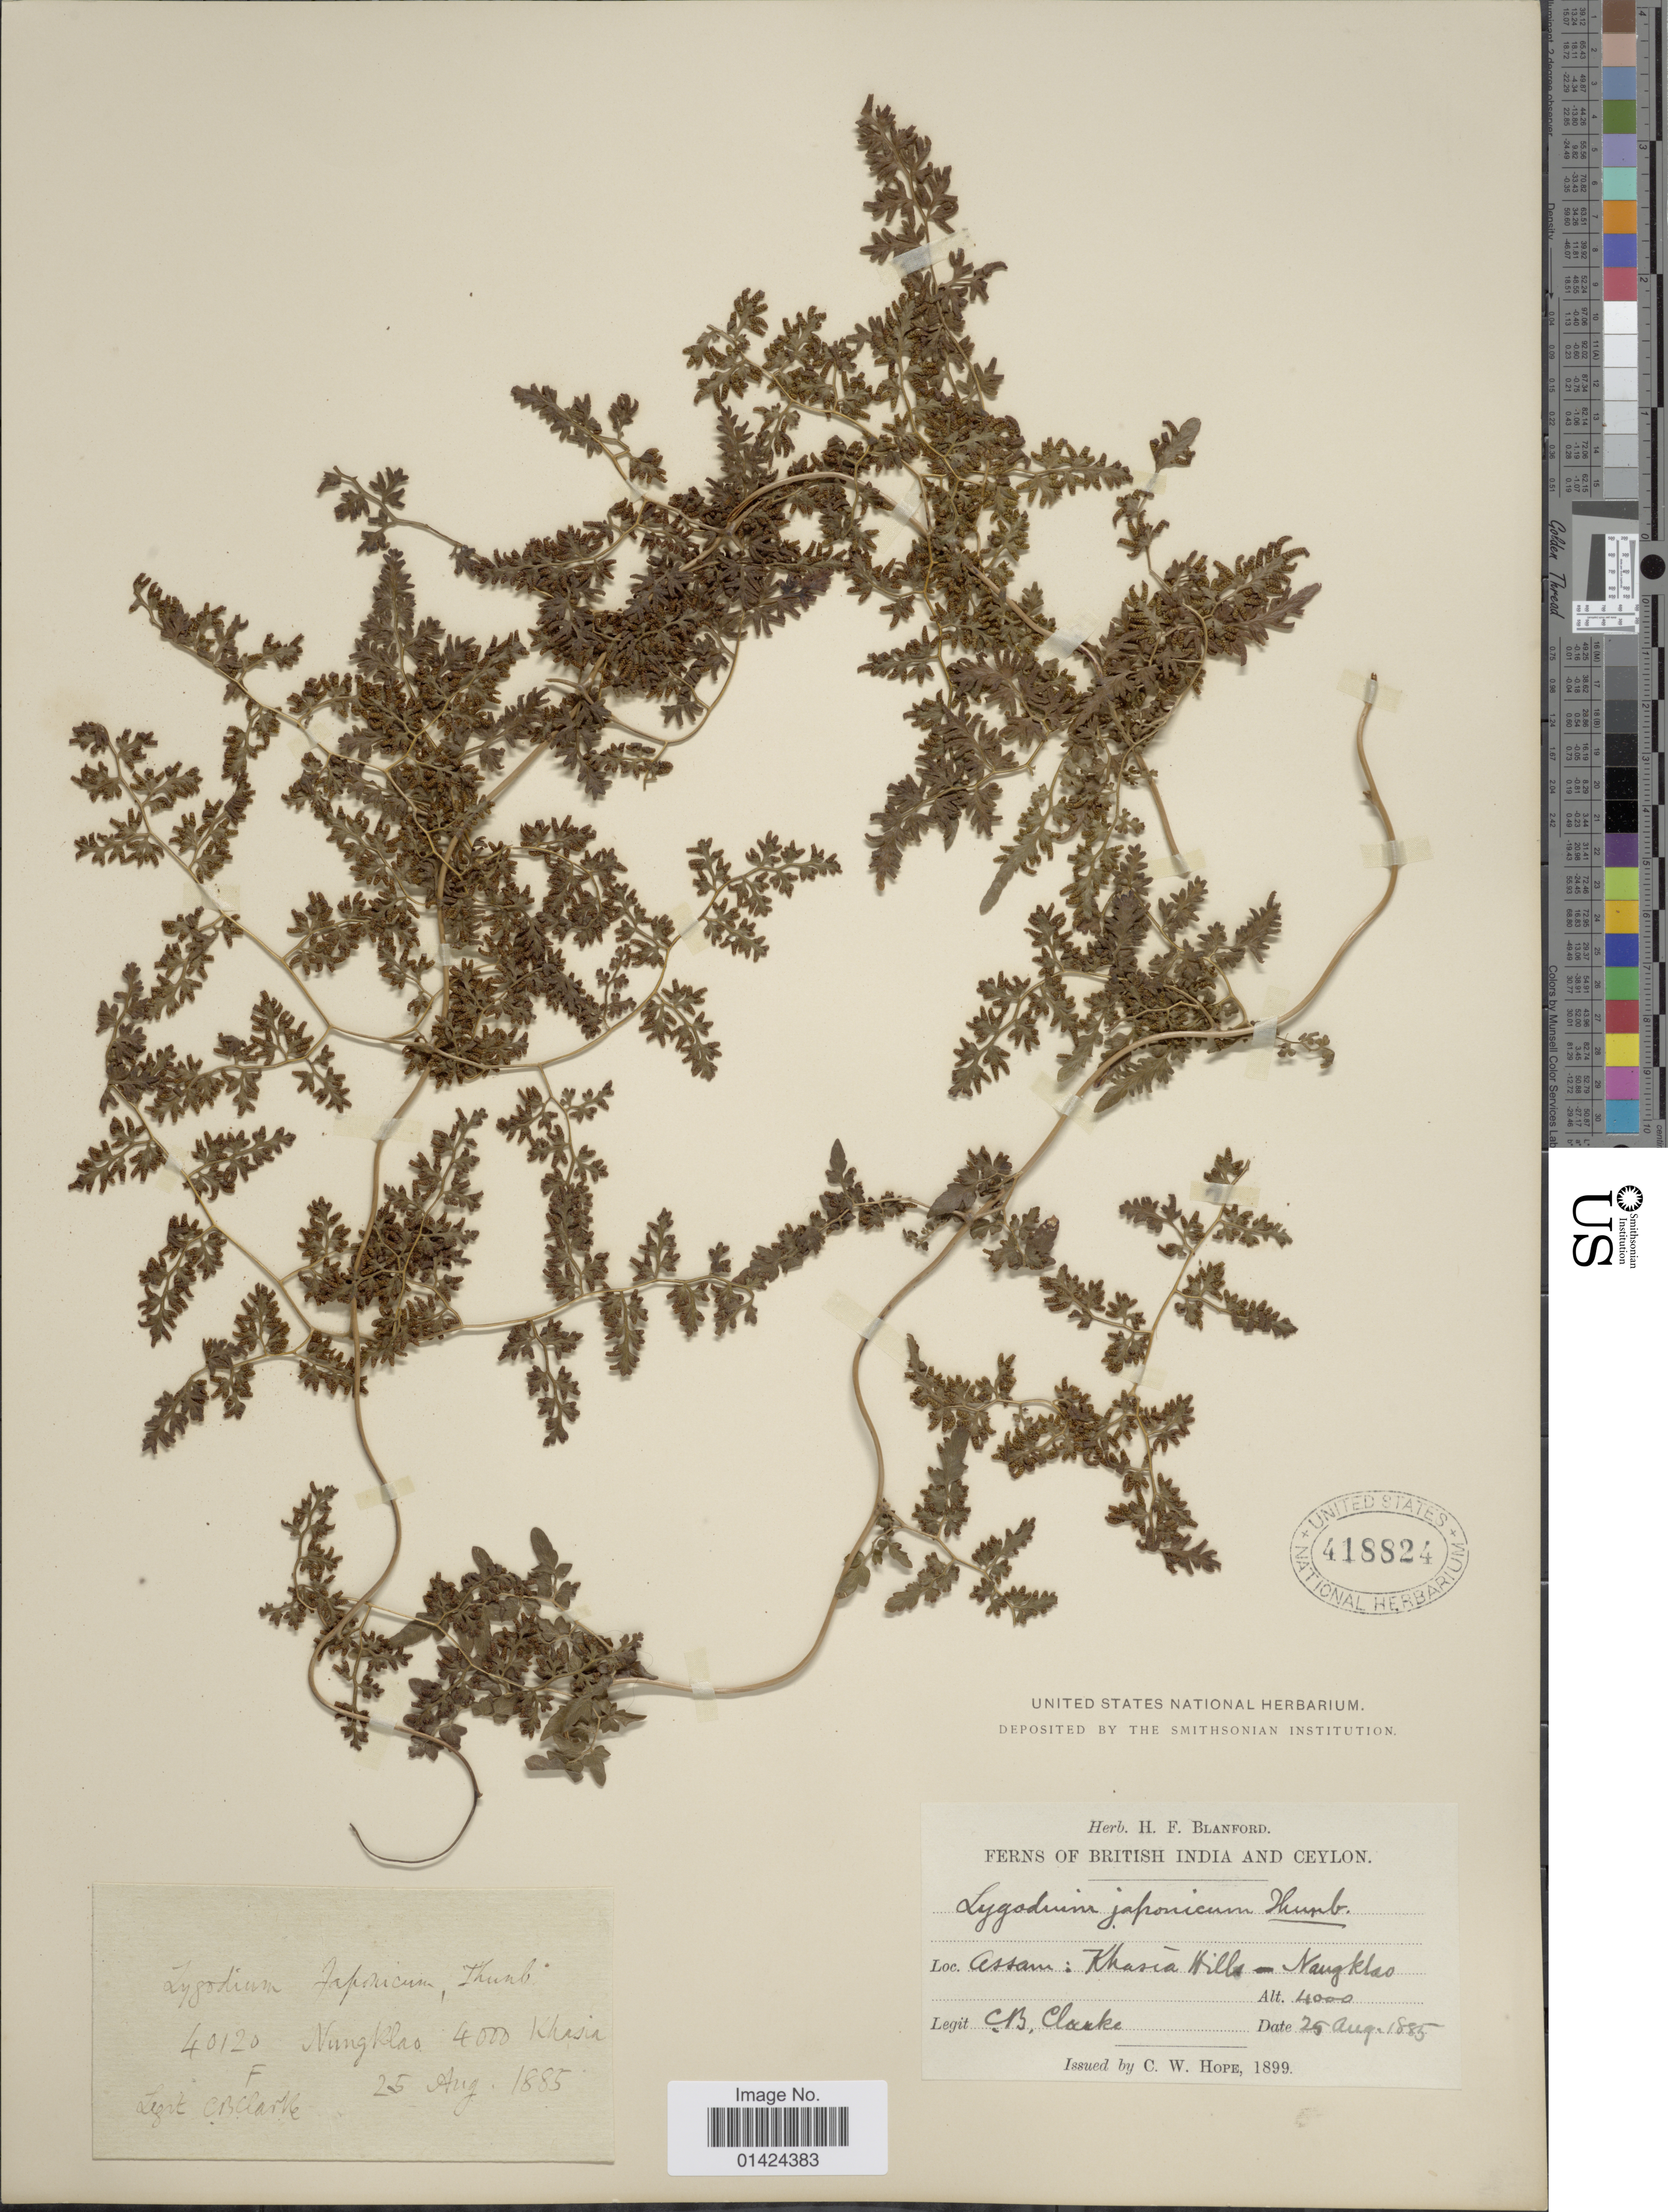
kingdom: Plantae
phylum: Tracheophyta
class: Polypodiopsida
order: Schizaeales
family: Lygodiaceae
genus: Lygodium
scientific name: Lygodium japonicum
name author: (Thunb.) Sw.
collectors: C. B. Clarke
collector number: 40120 F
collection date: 1885-08-25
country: India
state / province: Assam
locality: Khasia Hills-Nauglao. British India and Ceylon.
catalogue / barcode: US 418824